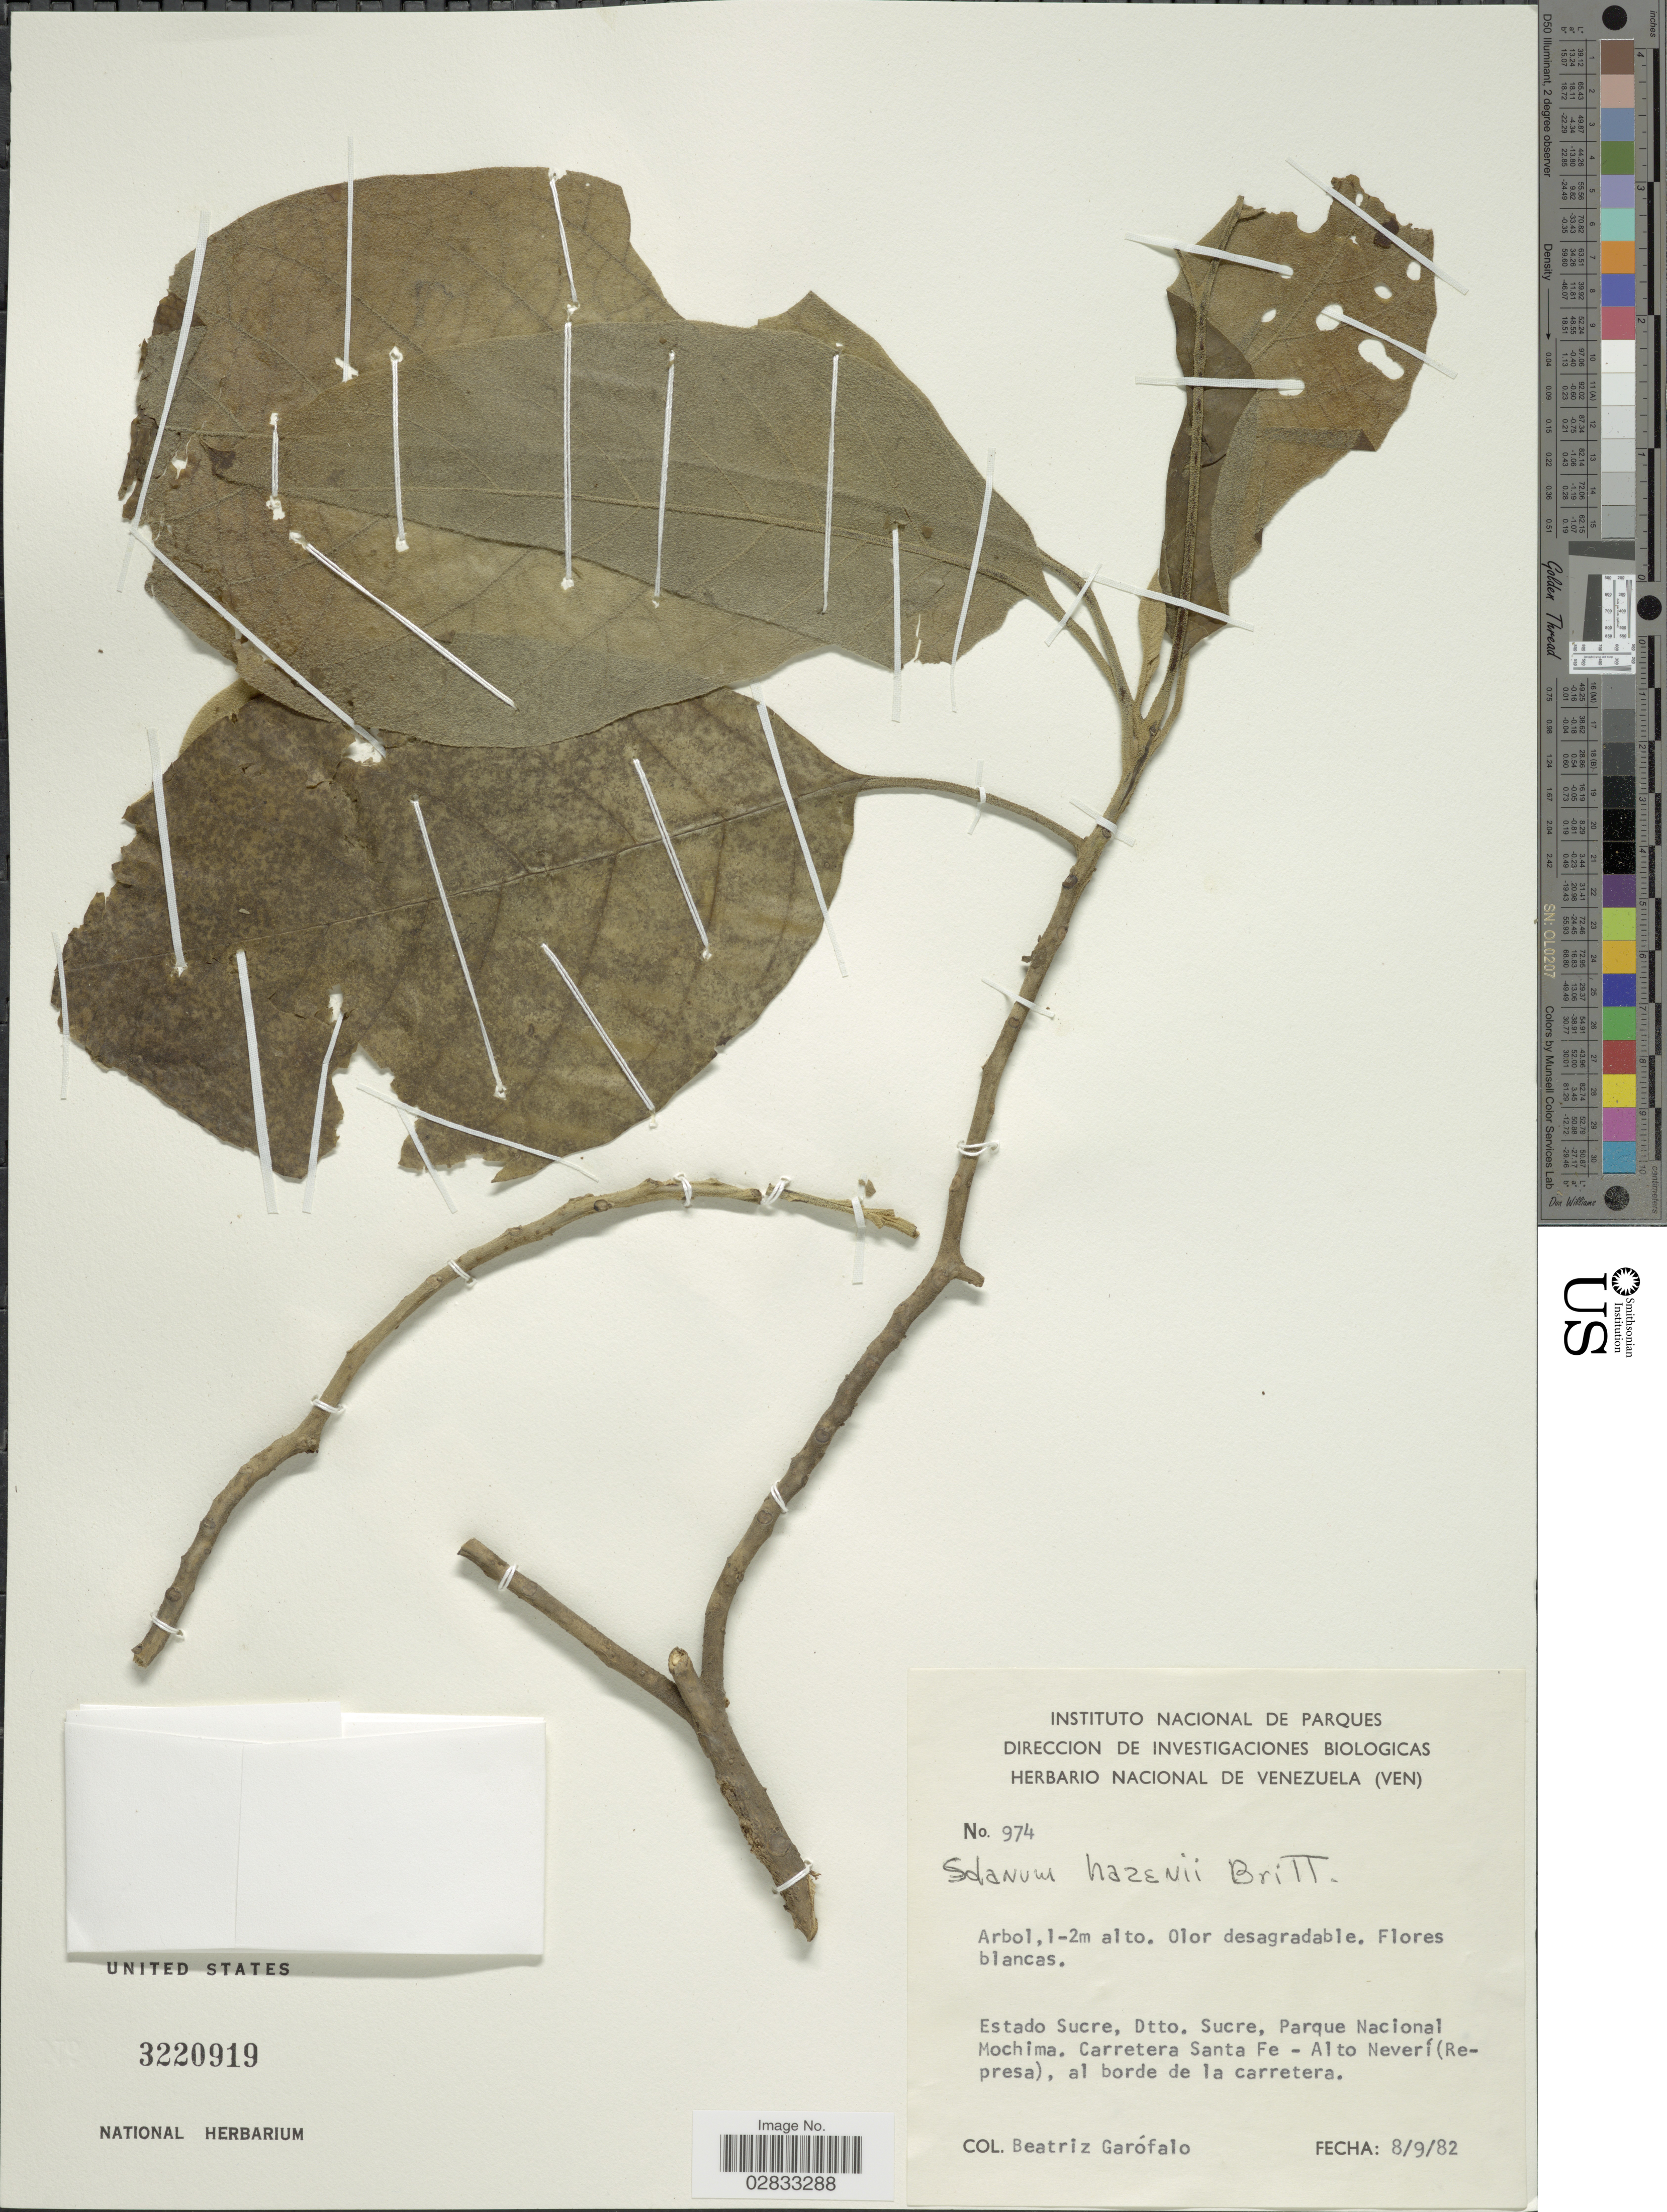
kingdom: Plantae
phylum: Tracheophyta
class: Magnoliopsida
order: Solanales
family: Solanaceae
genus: Solanum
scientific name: Solanum hazenii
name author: Britton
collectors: B. Garofalo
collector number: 974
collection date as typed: Transcribed d/m/y: 8/9/82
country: Venezuela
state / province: Sucre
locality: Estado Sucre, Dtto. Sucre, Parque Nacional Mochima, Carretera Santa Fe - Alto Neverí (Represa), al borde de la carretera.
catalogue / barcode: US 3220919